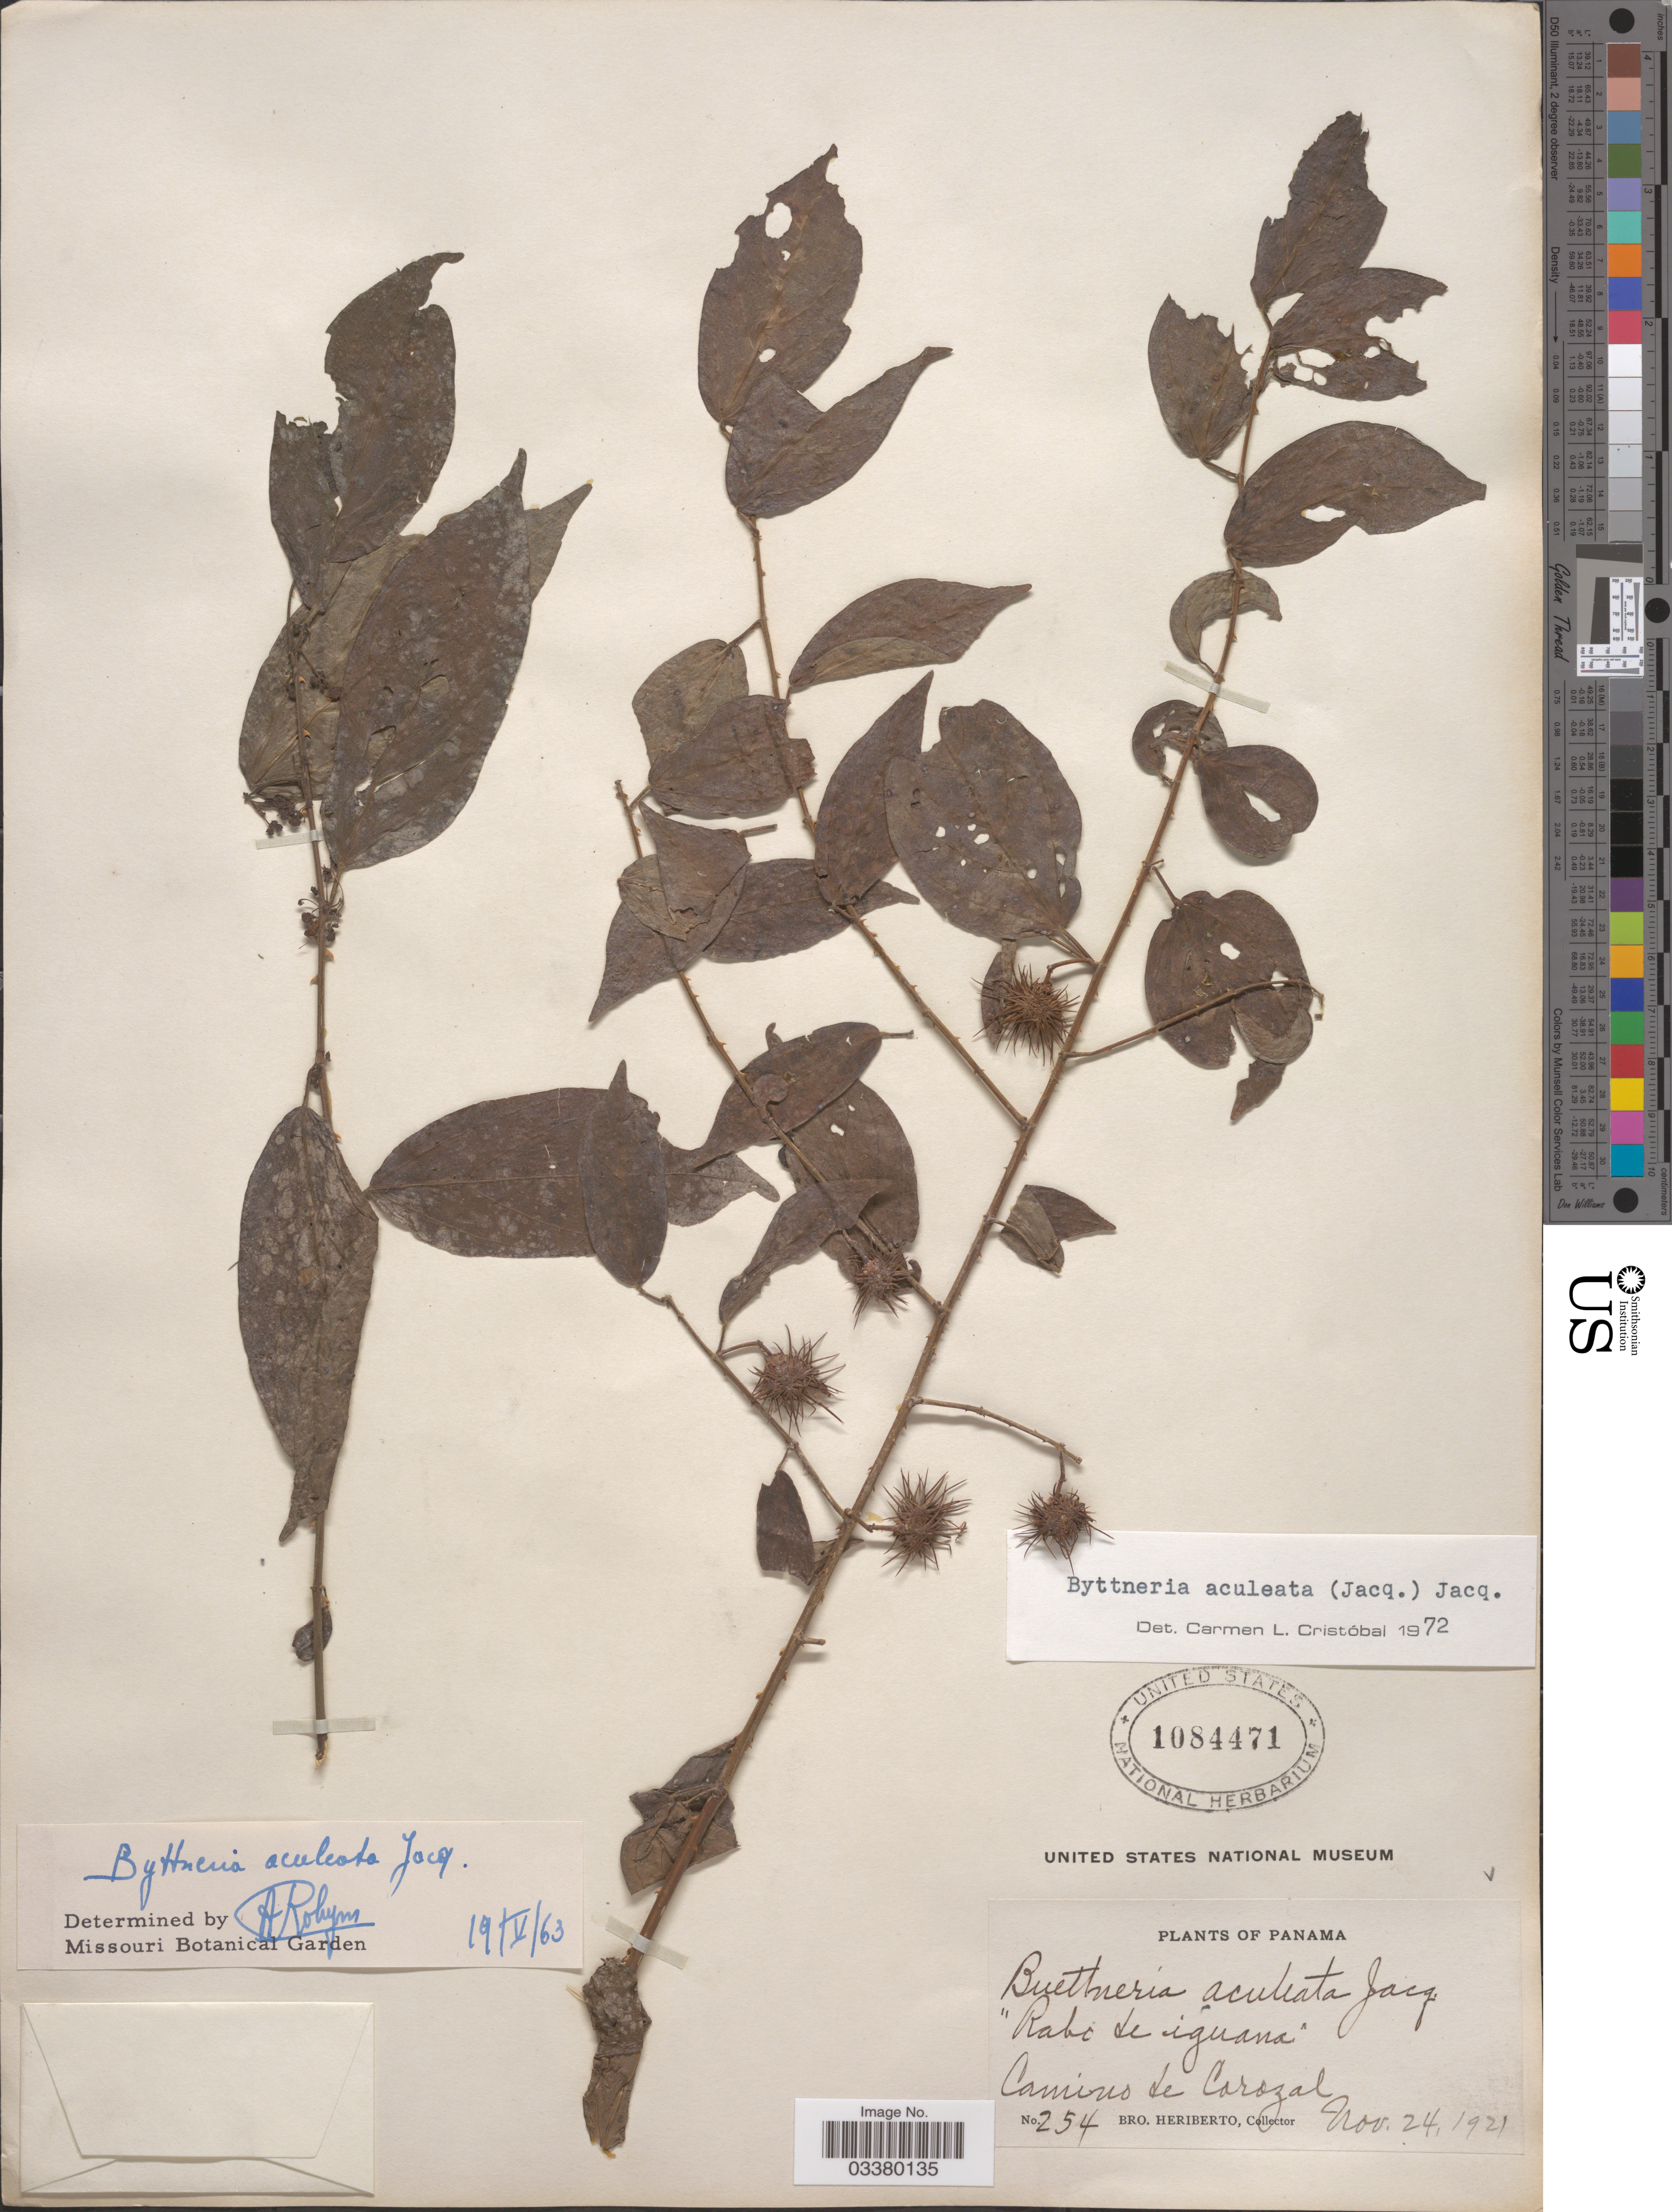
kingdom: Plantae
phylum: Tracheophyta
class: Magnoliopsida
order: Malvales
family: Malvaceae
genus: Byttneria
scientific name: Byttneria aculeata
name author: (Jacq.) Jacq.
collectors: B. Heriberto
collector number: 254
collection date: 1921-11-24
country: Panama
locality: Camino de Corozal.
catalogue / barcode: US 1084471